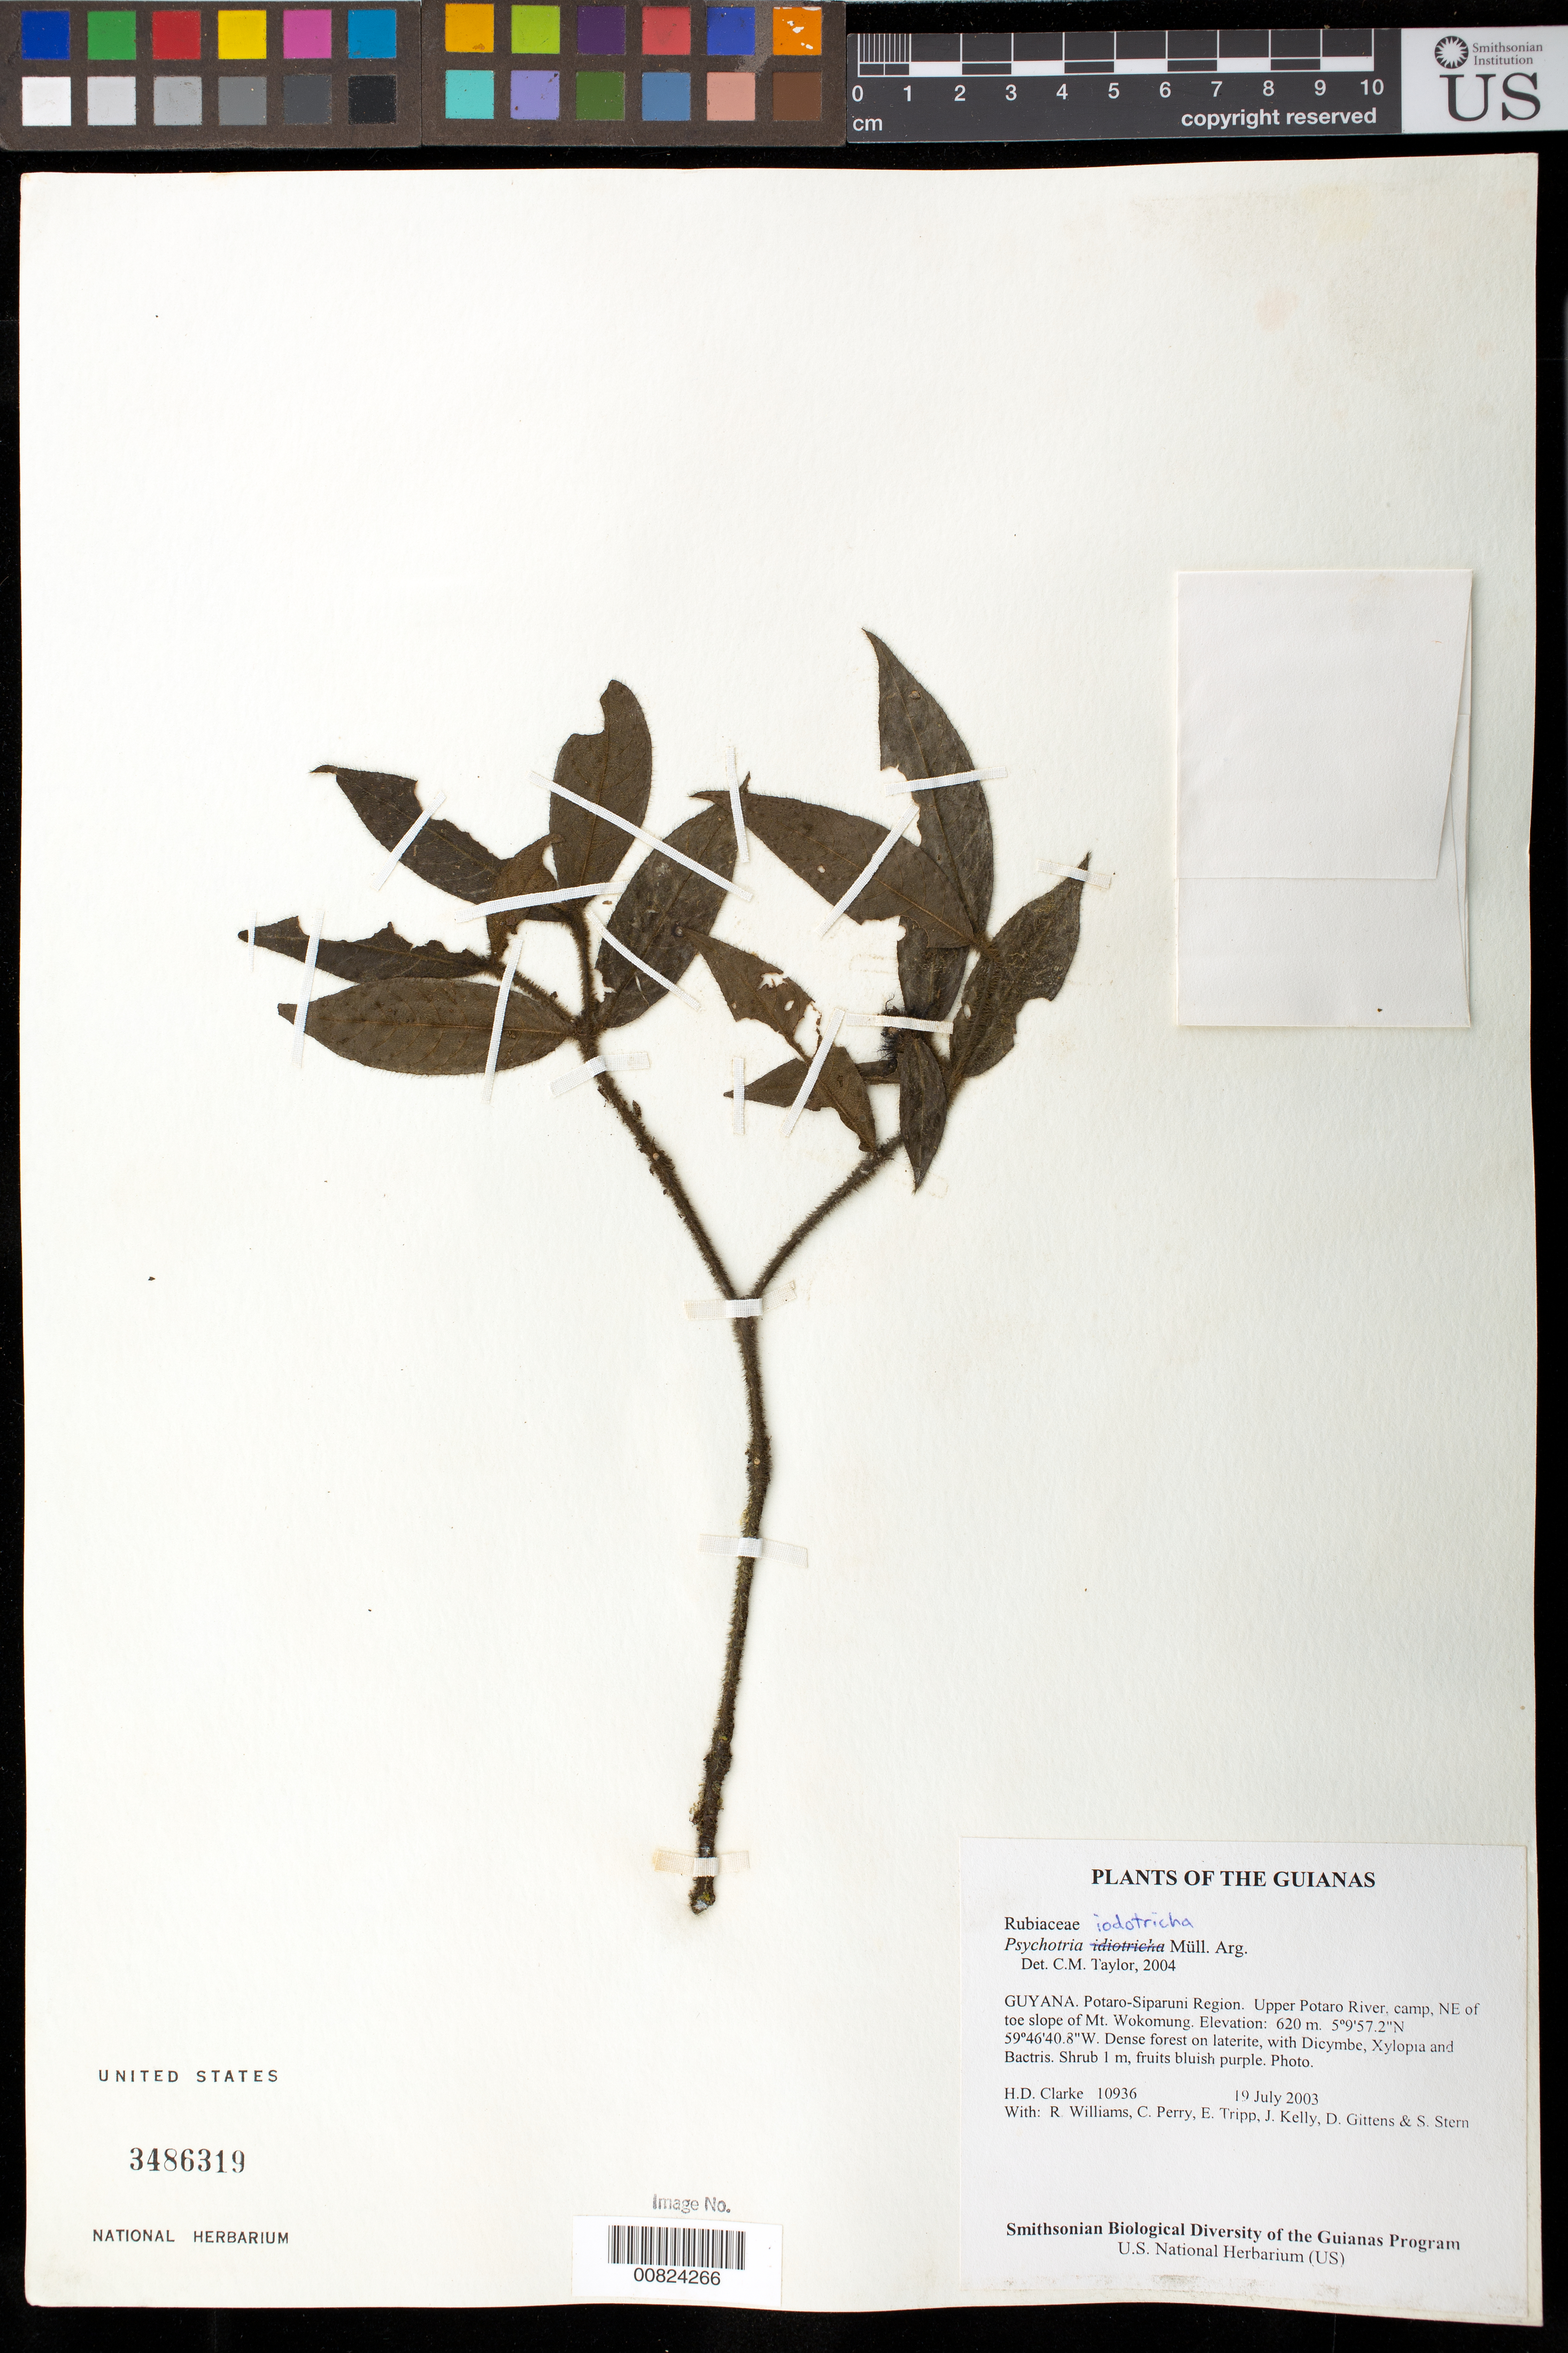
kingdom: Plantae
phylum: Tracheophyta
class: Magnoliopsida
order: Gentianales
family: Rubiaceae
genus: Palicourea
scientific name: Palicourea iodotricha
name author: (Müll. Arg.) Delprete & J.H. Kirkbr.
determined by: Kirkbride, J. H., Jr.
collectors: H. D. Clarke, R. Williams, C. Perry, E. Tripp, J. Kelly, D. Gittens & S. R. Stern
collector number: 10936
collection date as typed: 19 July 2003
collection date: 2003-07-19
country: Guyana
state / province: Potaro-Siparuni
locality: Upper Potaro River, camp, NE of toe slope of Mt. Wokomung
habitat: Dense forest on laterite, with Dicymbe, Xylopia and Bactris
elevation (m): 620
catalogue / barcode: US 3486319